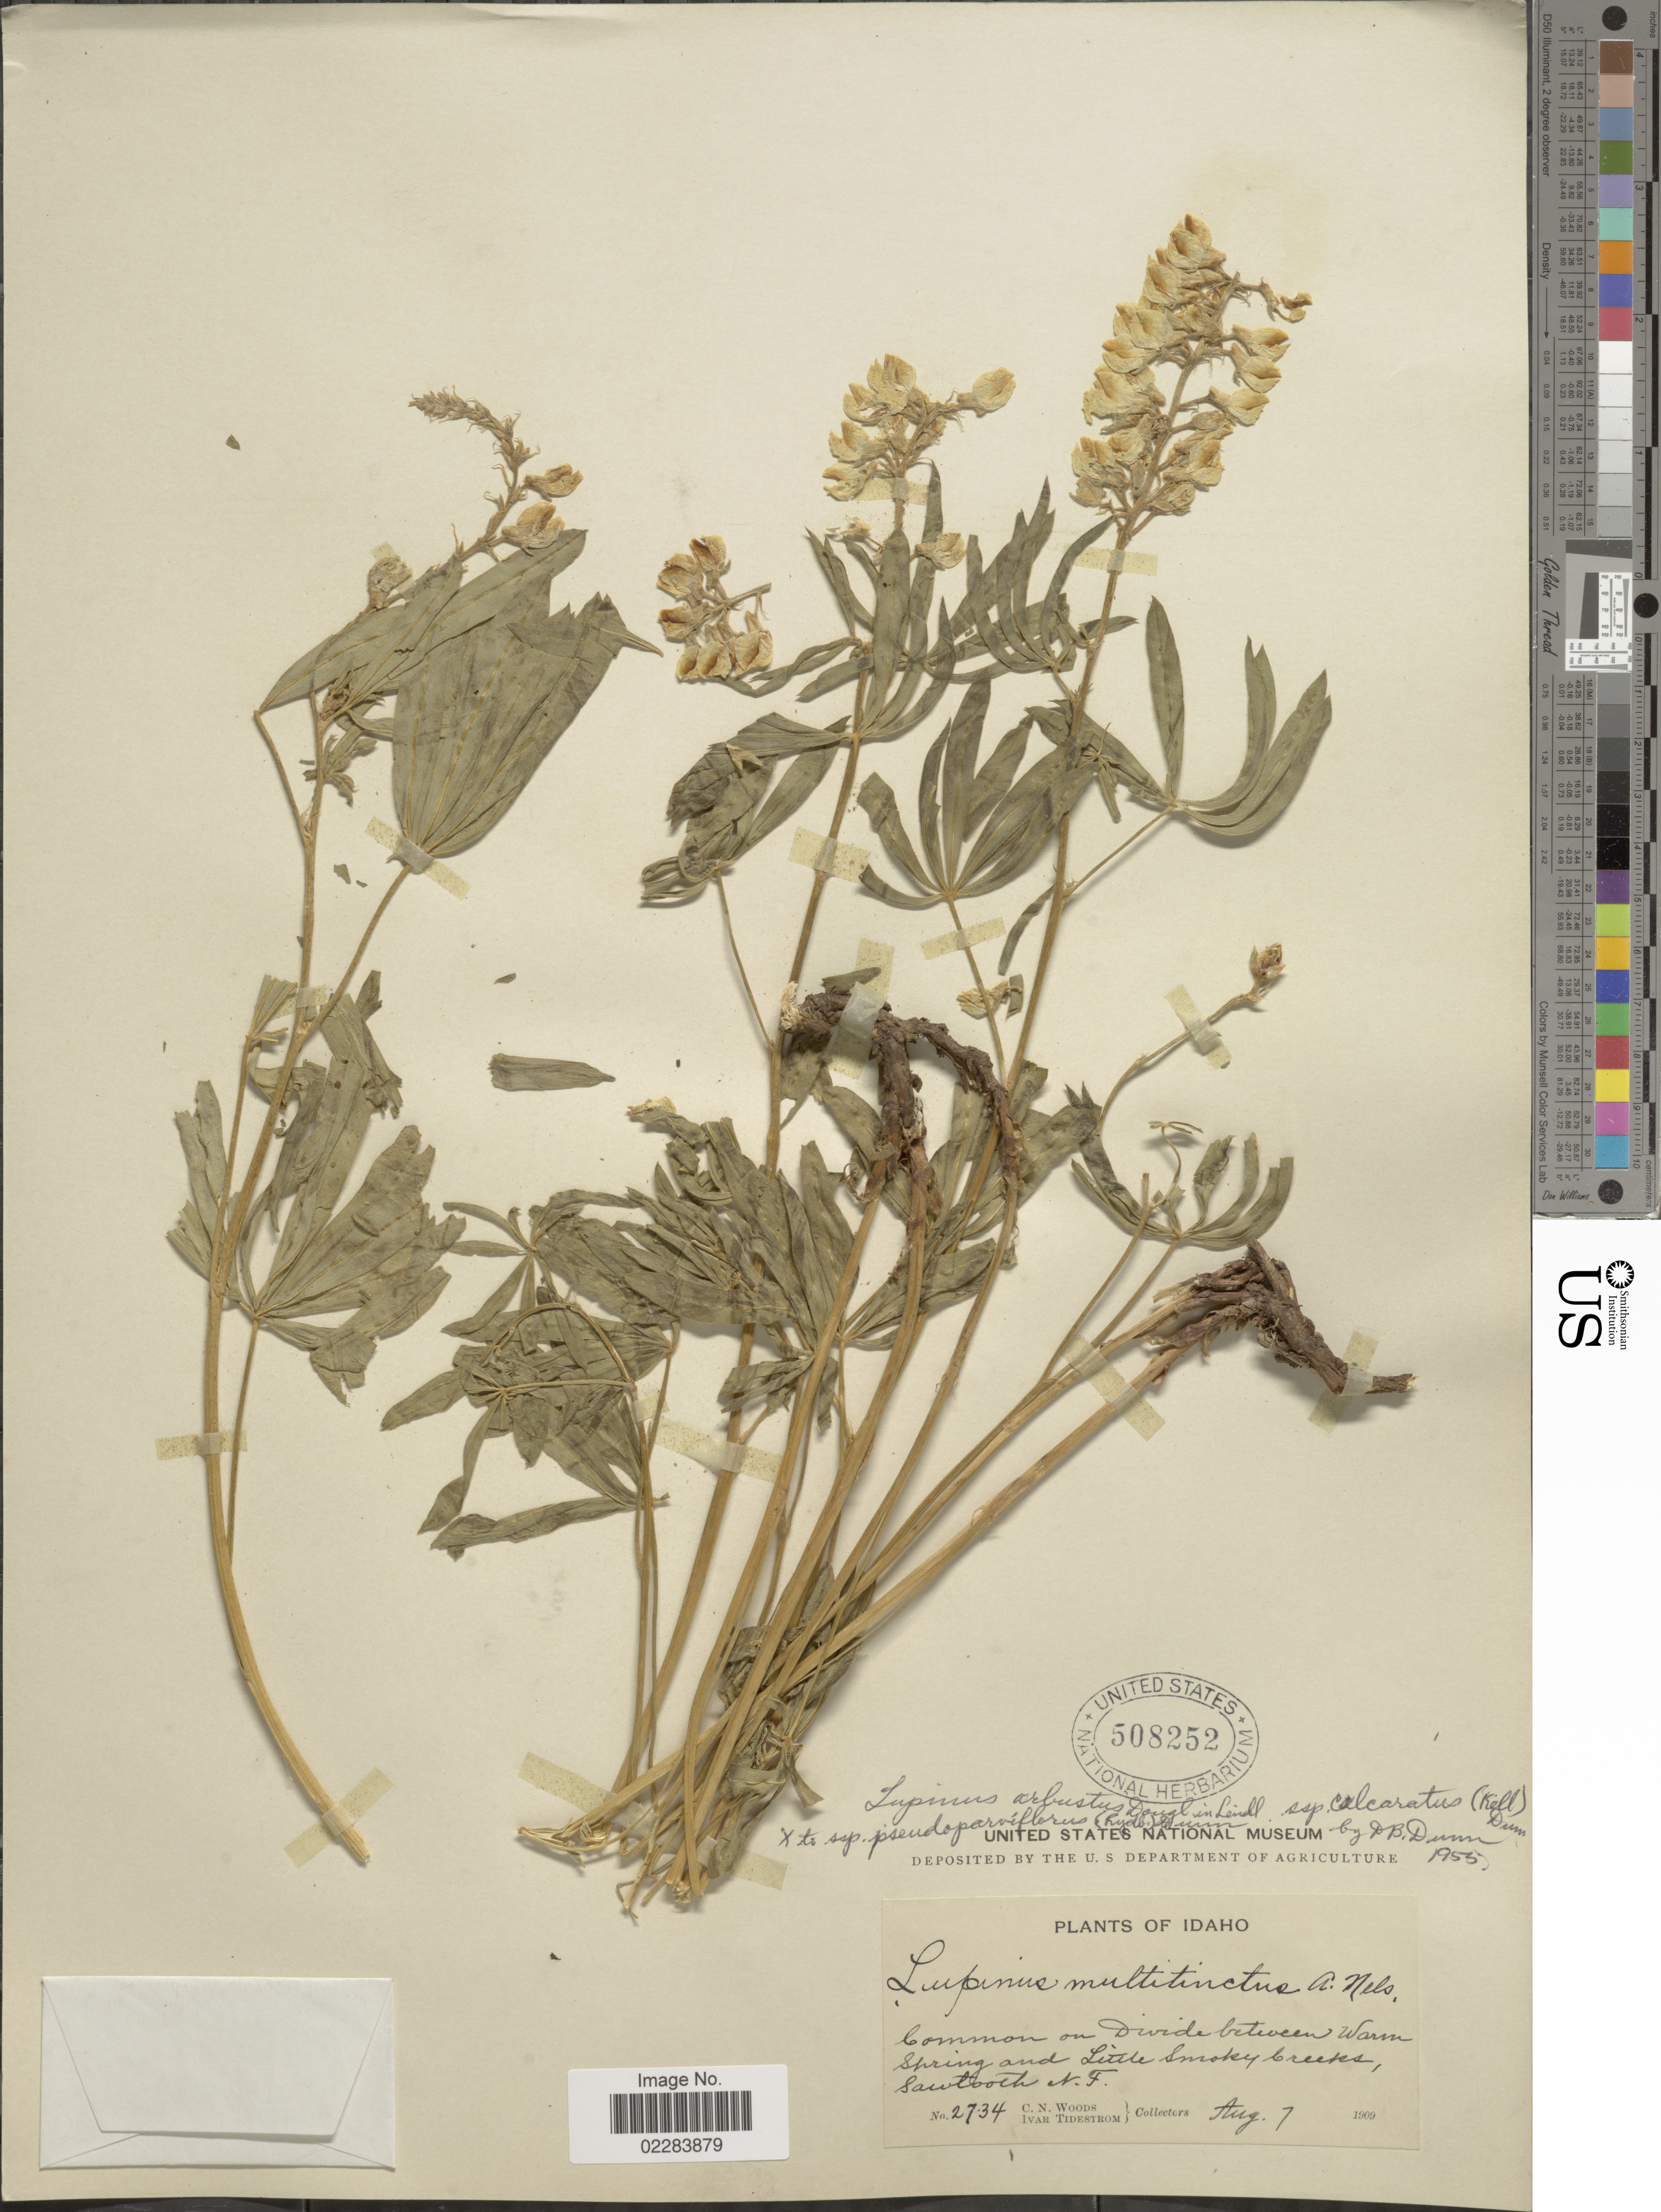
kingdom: Plantae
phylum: Tracheophyta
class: Magnoliopsida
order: Fabales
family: Fabaceae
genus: Lupinus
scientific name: Lupinus arbustus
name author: Lindl.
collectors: C. Woods & I. F. Tidestrom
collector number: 2734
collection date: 1909-08-07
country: United States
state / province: Idaho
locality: Common on Divide between Warm Spring and Little Smokey Creeks, Sawtooth N.F.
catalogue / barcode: US 508252